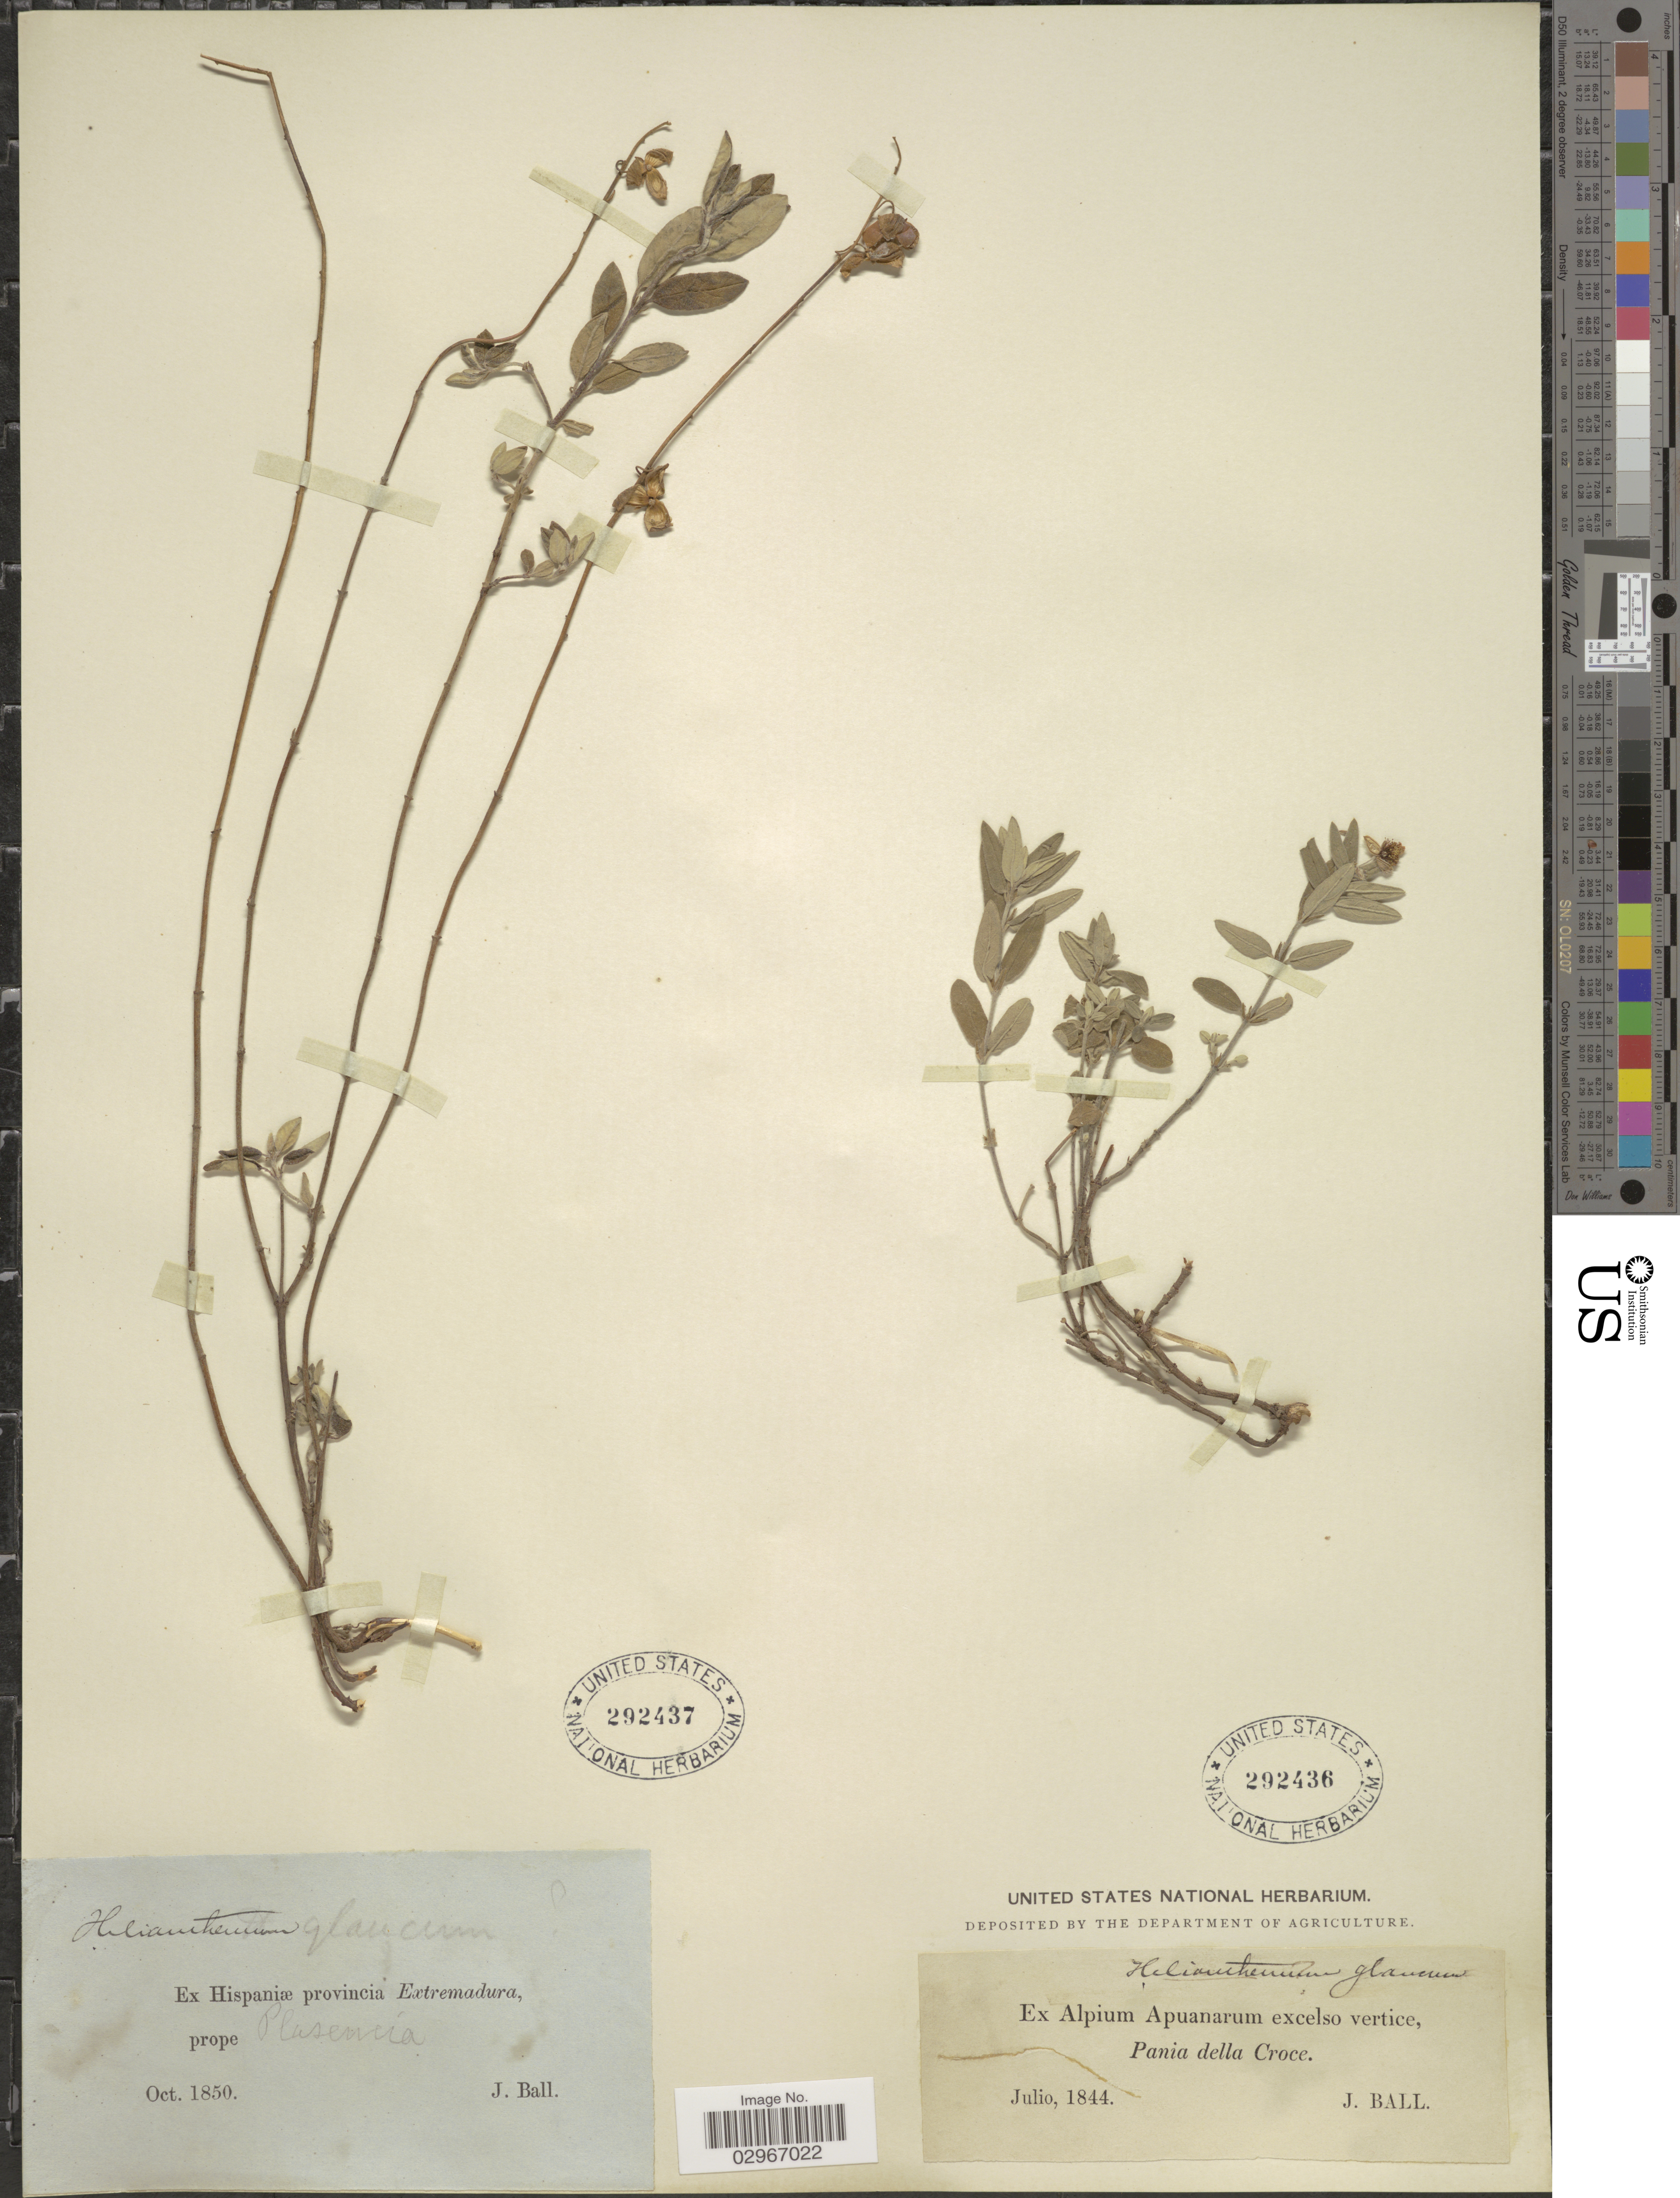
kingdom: Plantae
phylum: Tracheophyta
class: Magnoliopsida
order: Malvales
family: Cistaceae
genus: Helianthemum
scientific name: Helianthemum glaucum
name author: Pers.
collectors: J. Ball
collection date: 1844-07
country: Italy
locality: Ex Alpium Apuanarum excelso vertice, Pania della Croce.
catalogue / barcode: US 292436